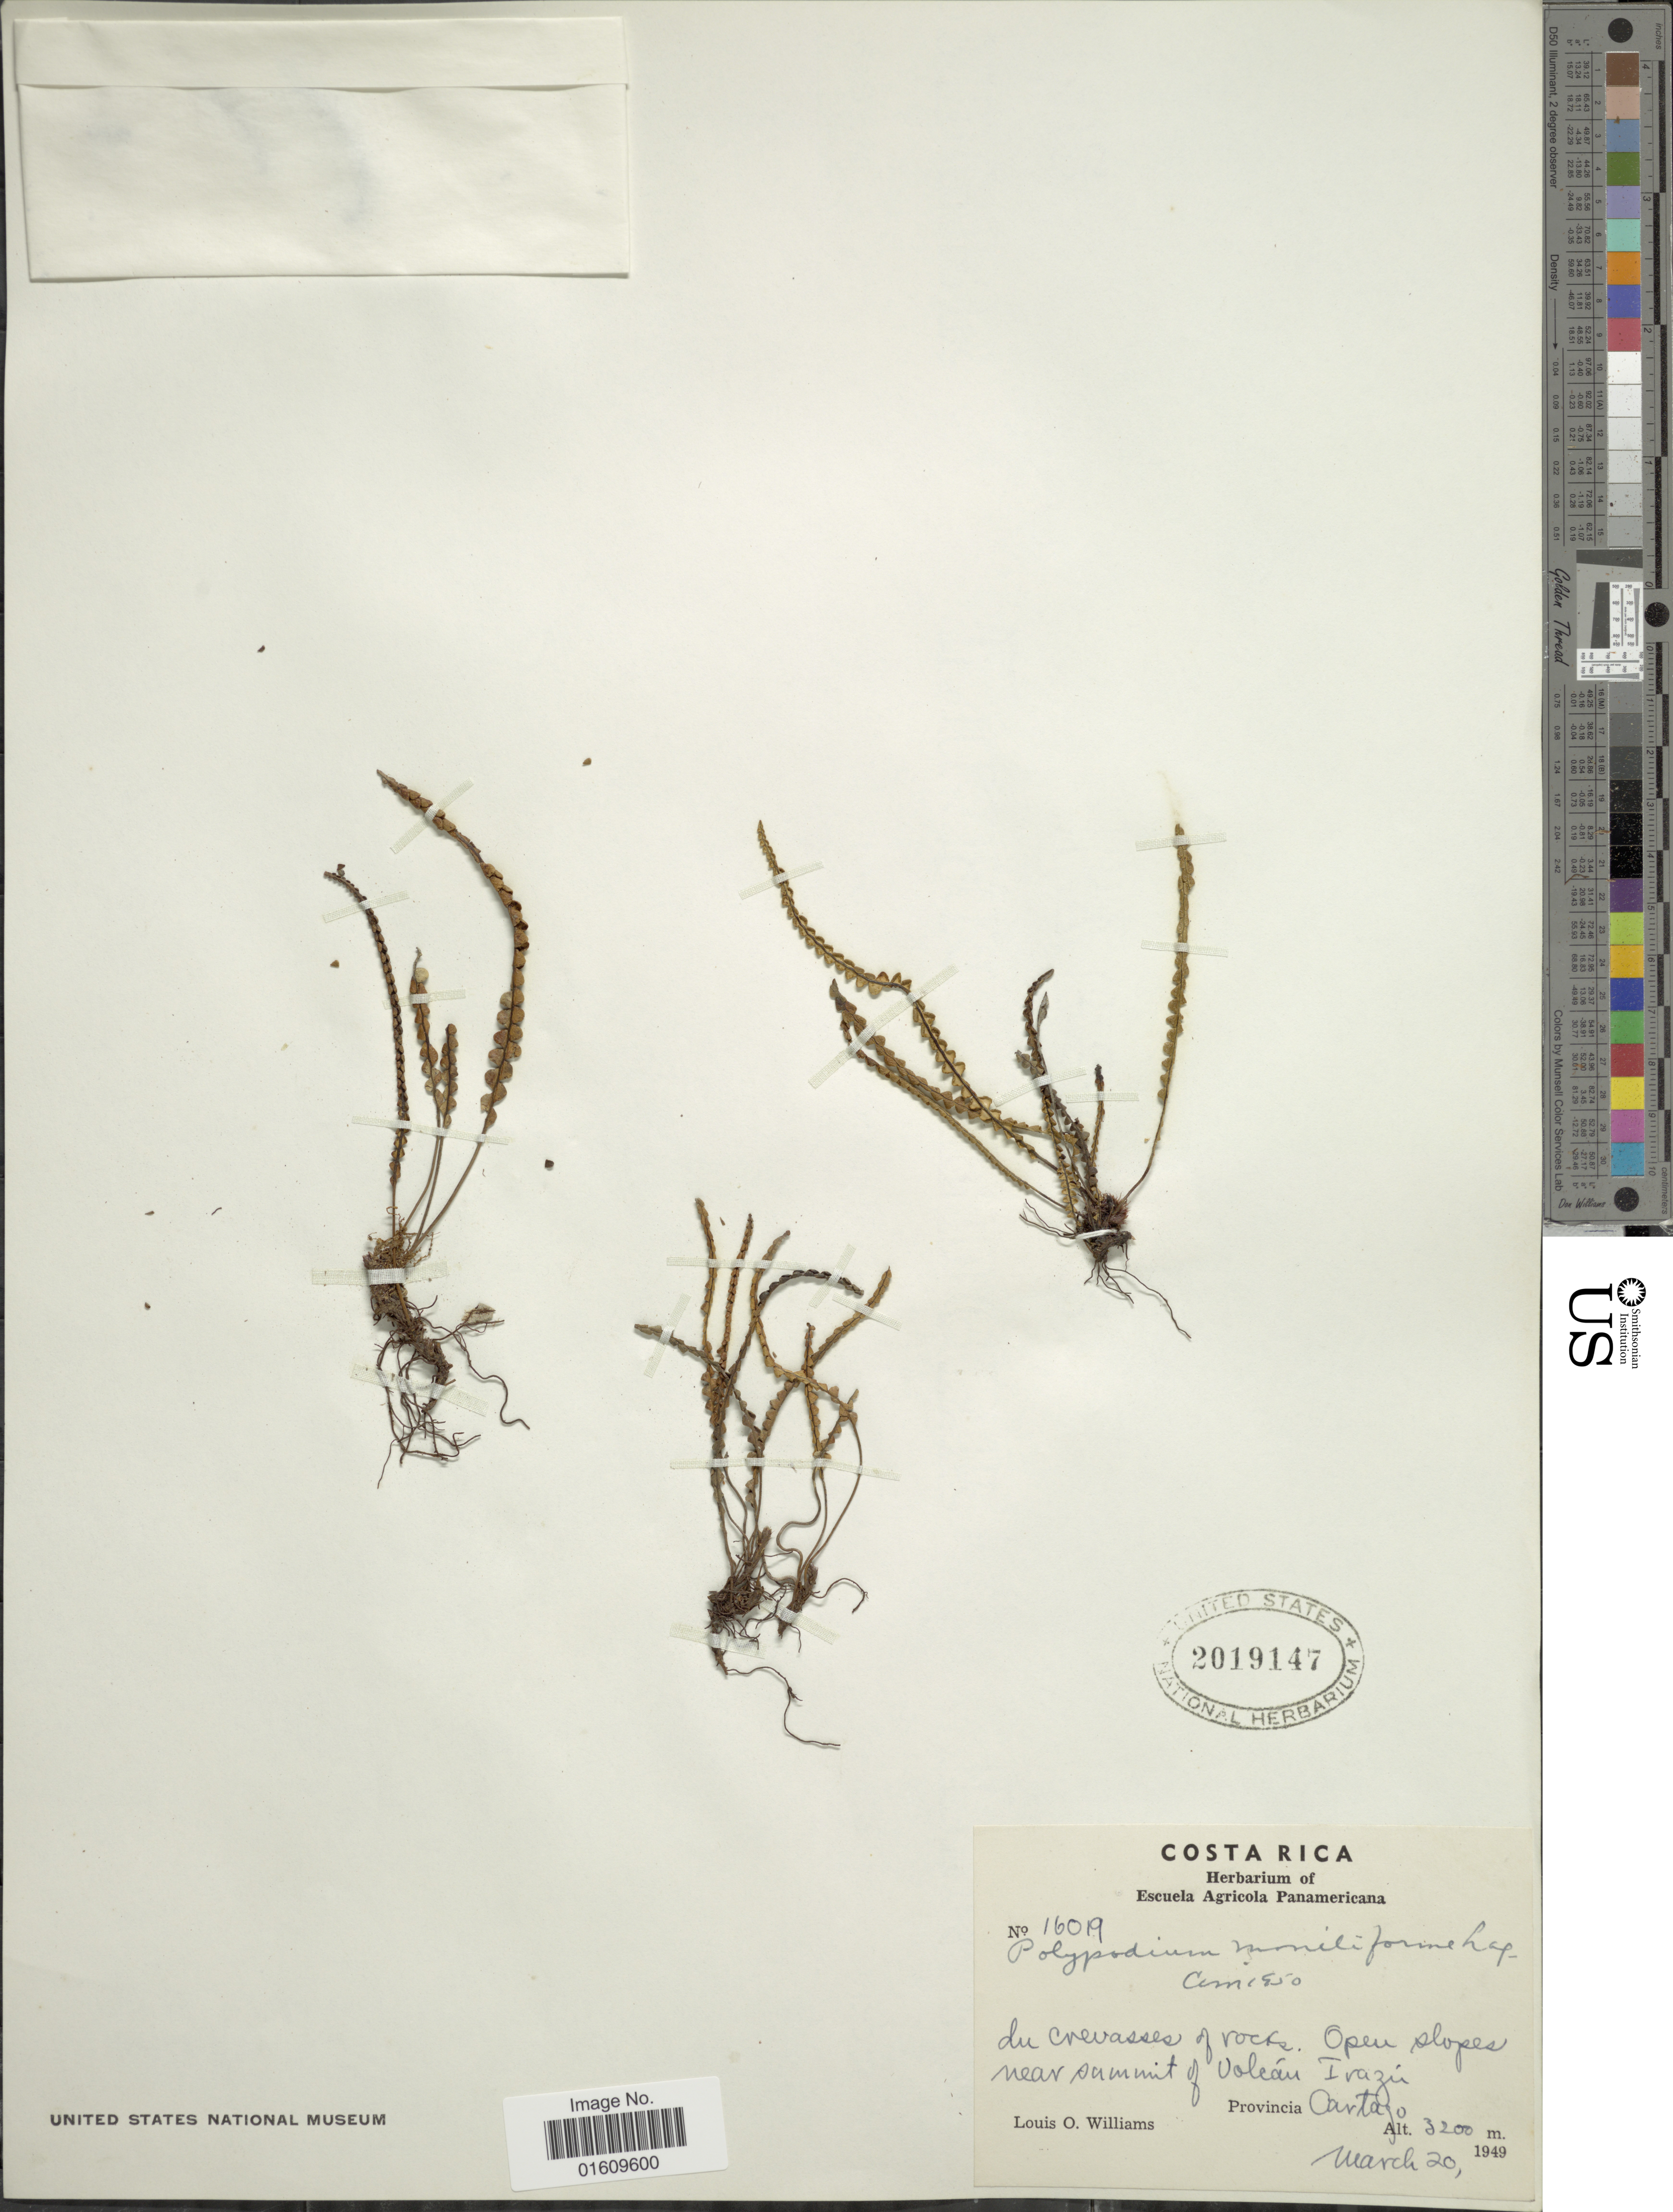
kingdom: Plantae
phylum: Tracheophyta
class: Polypodiopsida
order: Polypodiales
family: Polypodiaceae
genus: Melpomene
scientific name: Melpomene moniliformis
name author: (Lag. ex Sw.) A.R. Sm. & R.C. Moran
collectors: L. O. Williams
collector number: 16019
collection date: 1949-03-20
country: Costa Rica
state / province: Cartago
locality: Du crevasses of rocks, open Slopes near summit of Voleau Irazu, Provincia Cartago.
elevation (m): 3200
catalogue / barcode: US 2019147